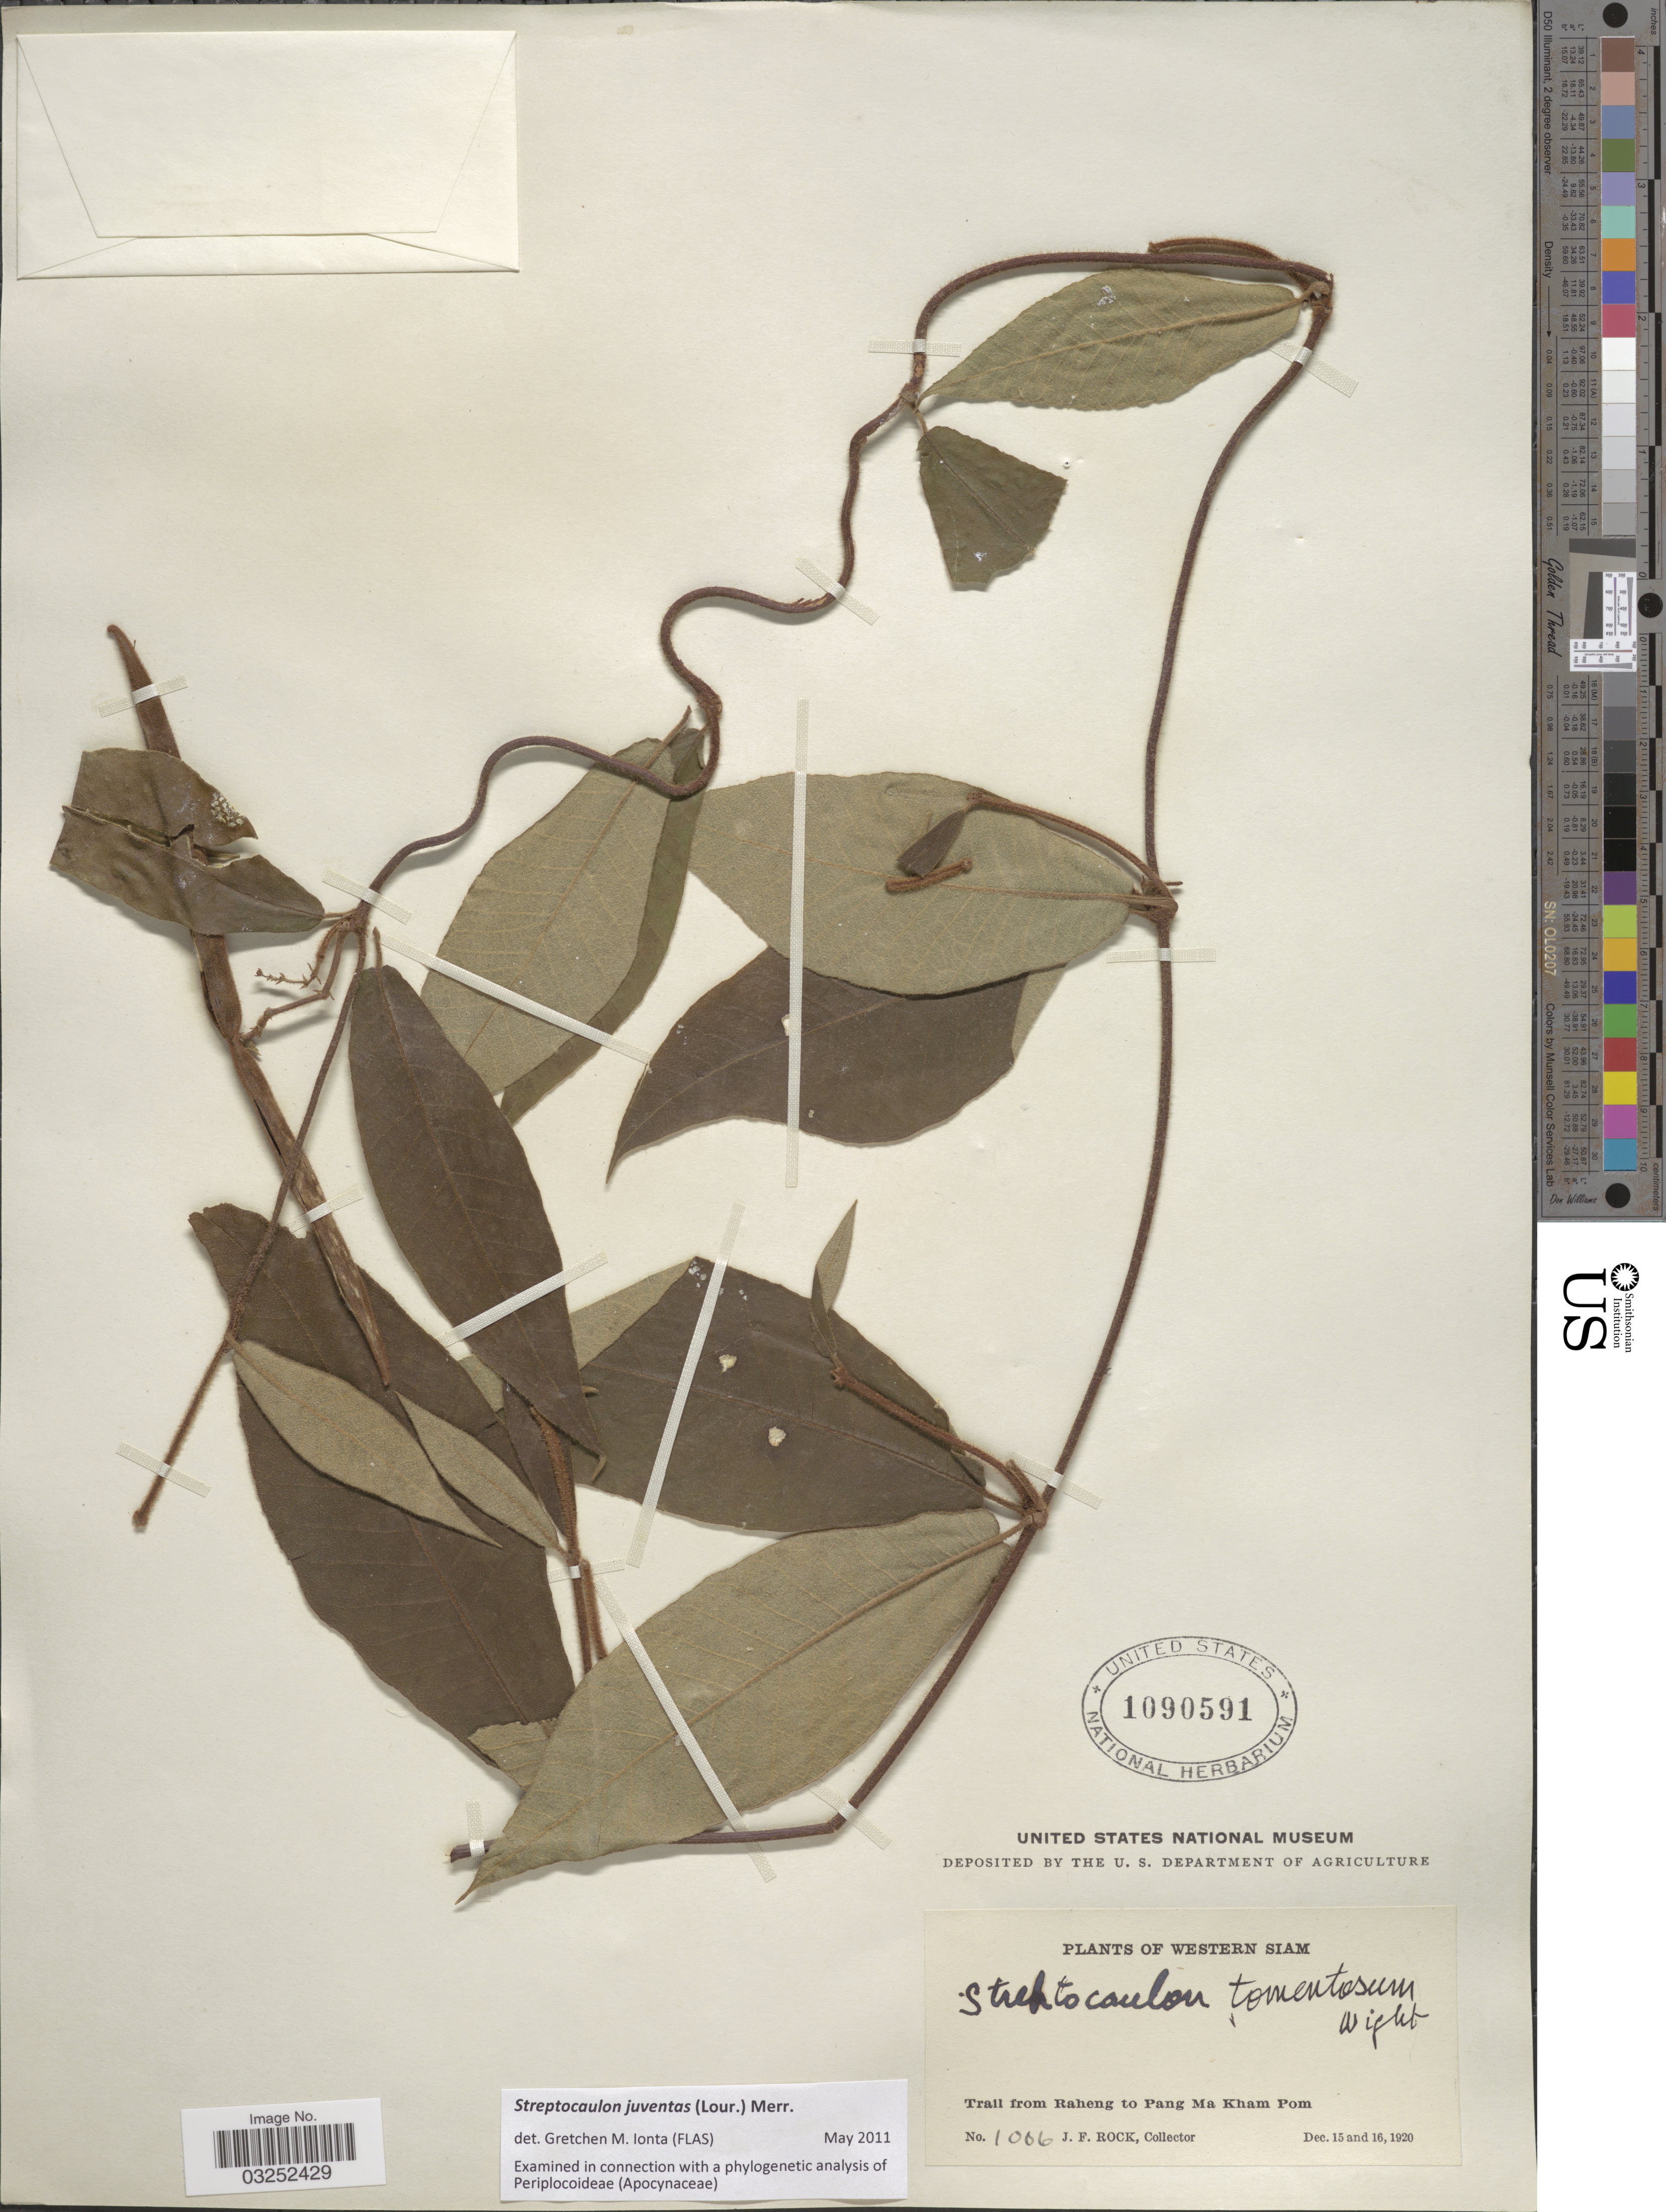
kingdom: Plantae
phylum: Tracheophyta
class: Magnoliopsida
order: Gentianales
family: Apocynaceae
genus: Streptocaulon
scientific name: Streptocaulon juventas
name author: (Lour.) Merr.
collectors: J. Rock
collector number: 1006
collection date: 1920-12-15/1920-12-16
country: Thailand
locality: Western Siam. Trail from Raheng to Pang Ma Kham Pom.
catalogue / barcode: US 1090591